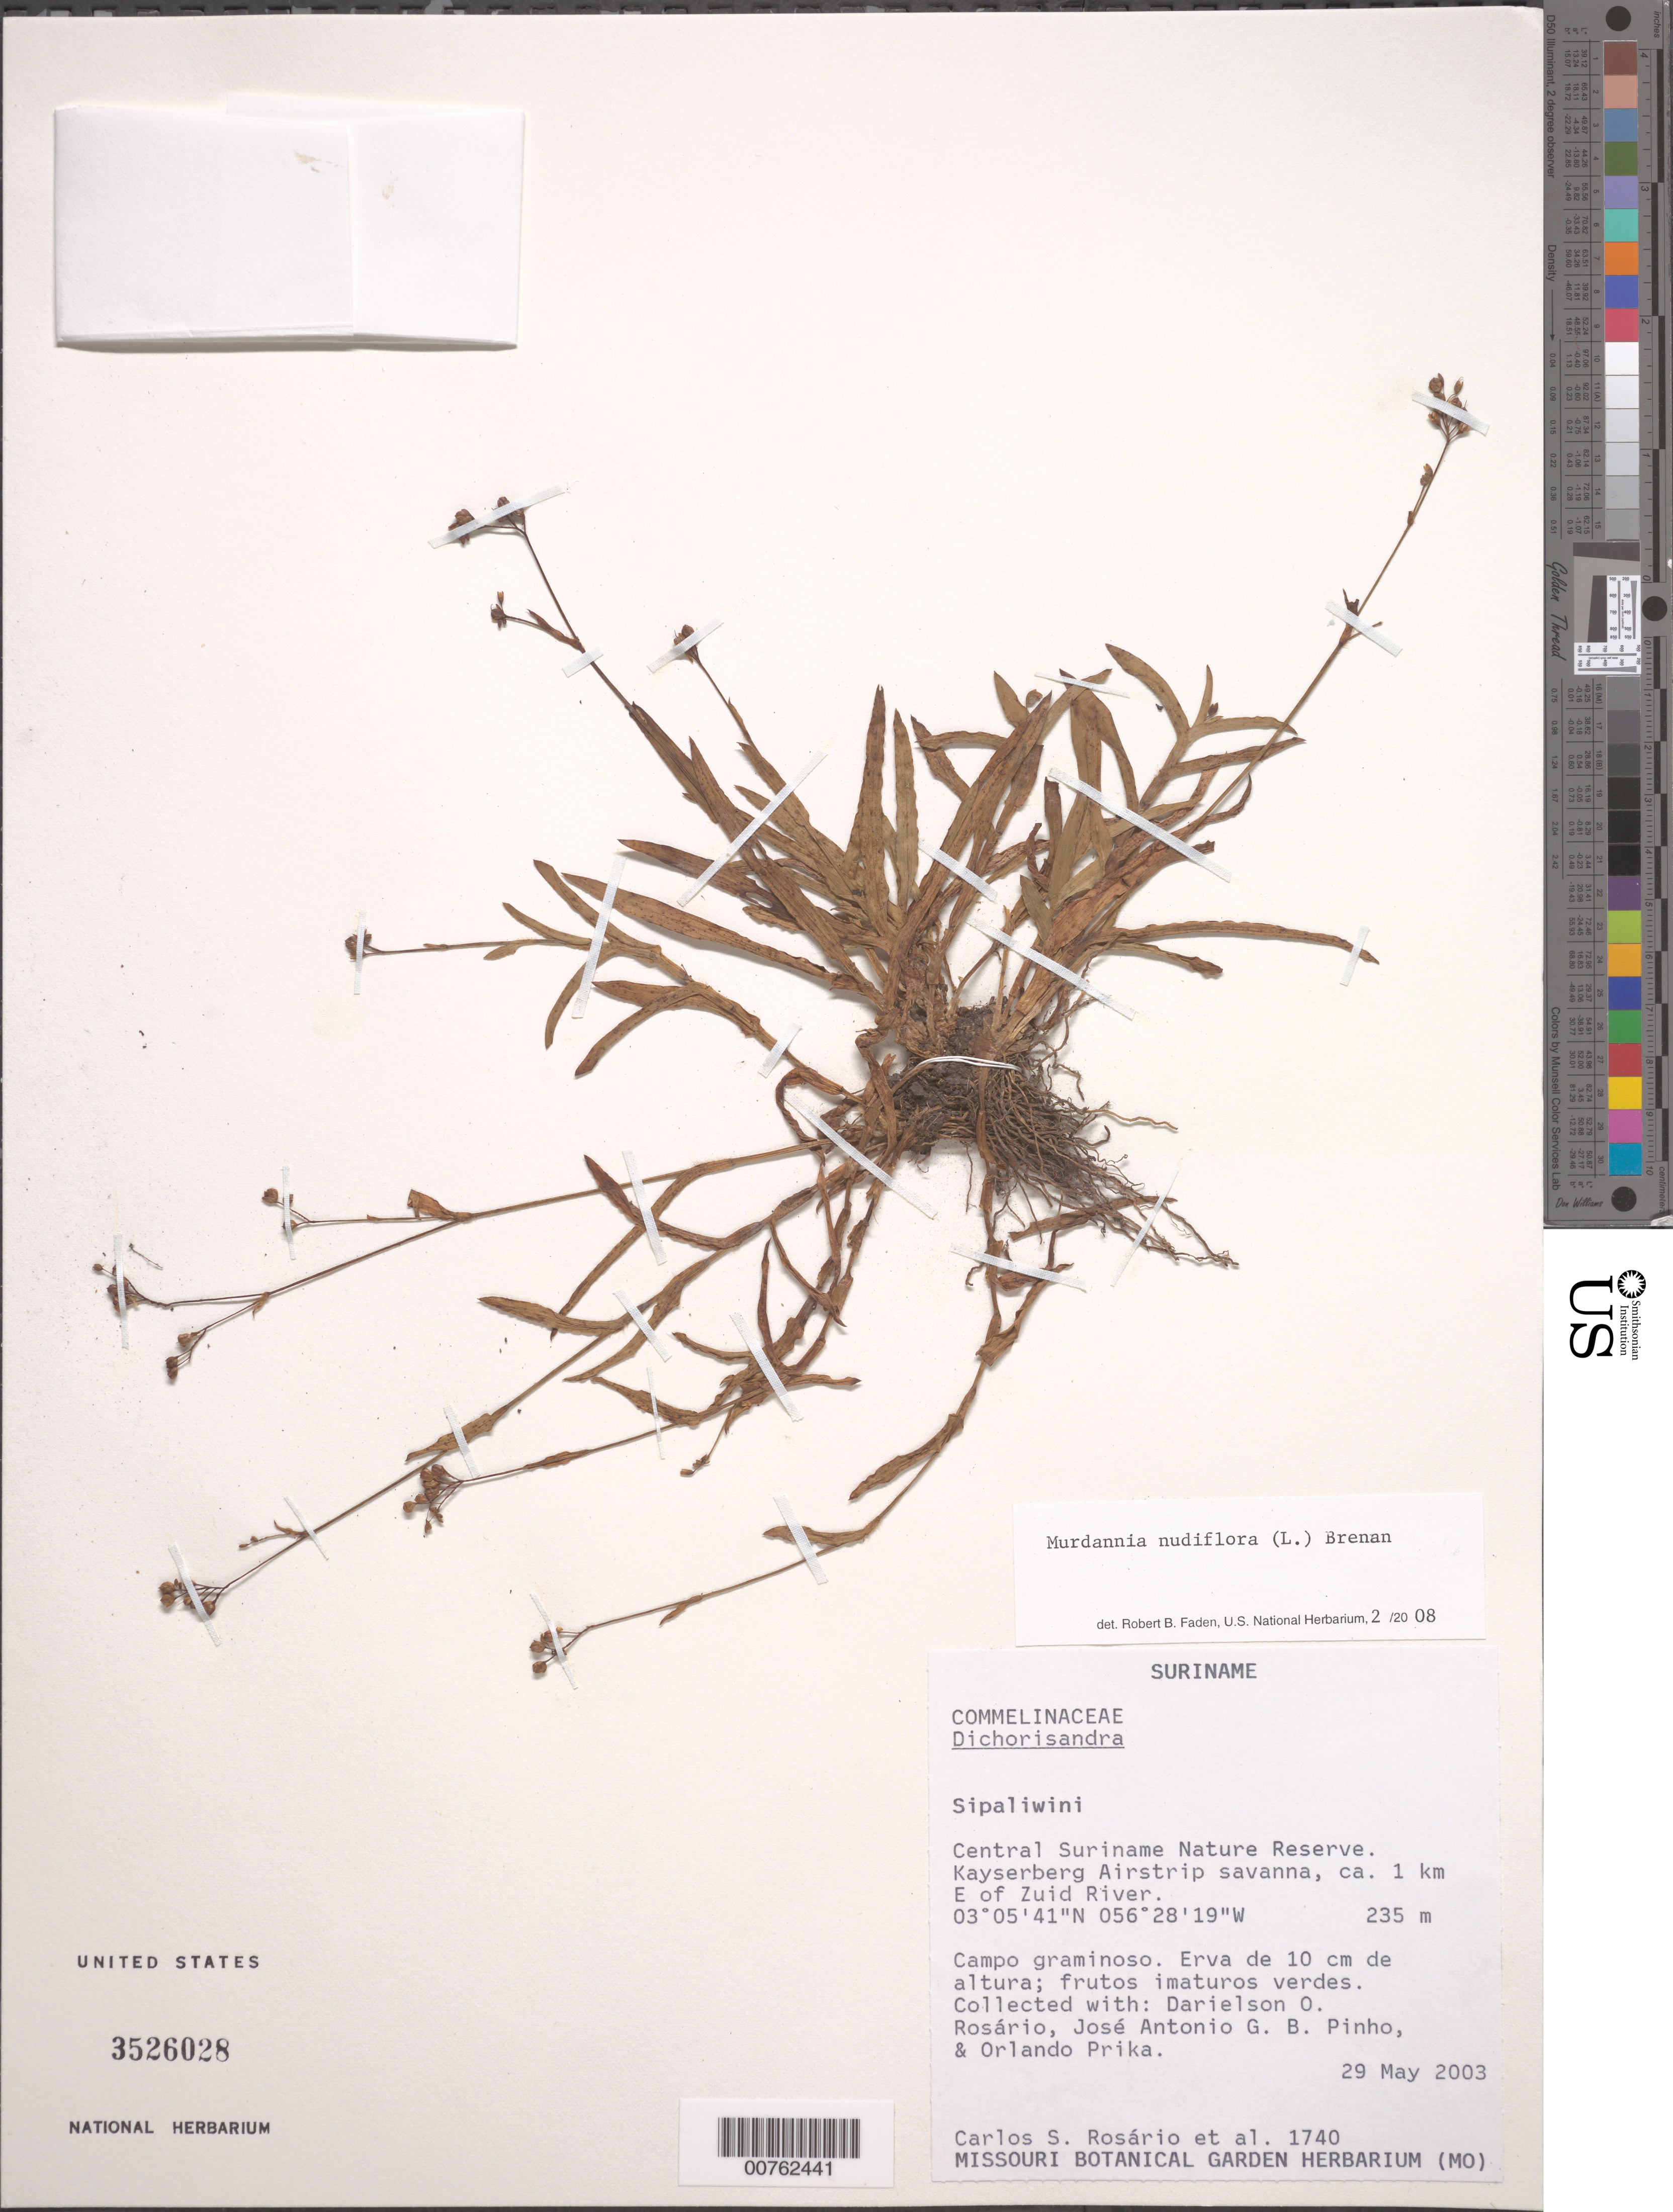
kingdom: Plantae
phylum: Tracheophyta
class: Liliopsida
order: Commelinales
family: Commelinaceae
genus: Murdannia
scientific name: Murdannia nudiflora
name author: (L.) Brenan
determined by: Faden, Robert B., (US), Smithsonian Institution - National Museum of Natural History (UNITED STATES)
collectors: C. S. Rosário et al.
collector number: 1740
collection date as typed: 29 May 2003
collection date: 2003-05-29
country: Suriname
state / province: Sipaliwini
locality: Central Suriname Nature Reserve.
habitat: Campo grtaminoso.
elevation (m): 235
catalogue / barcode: US 3526028